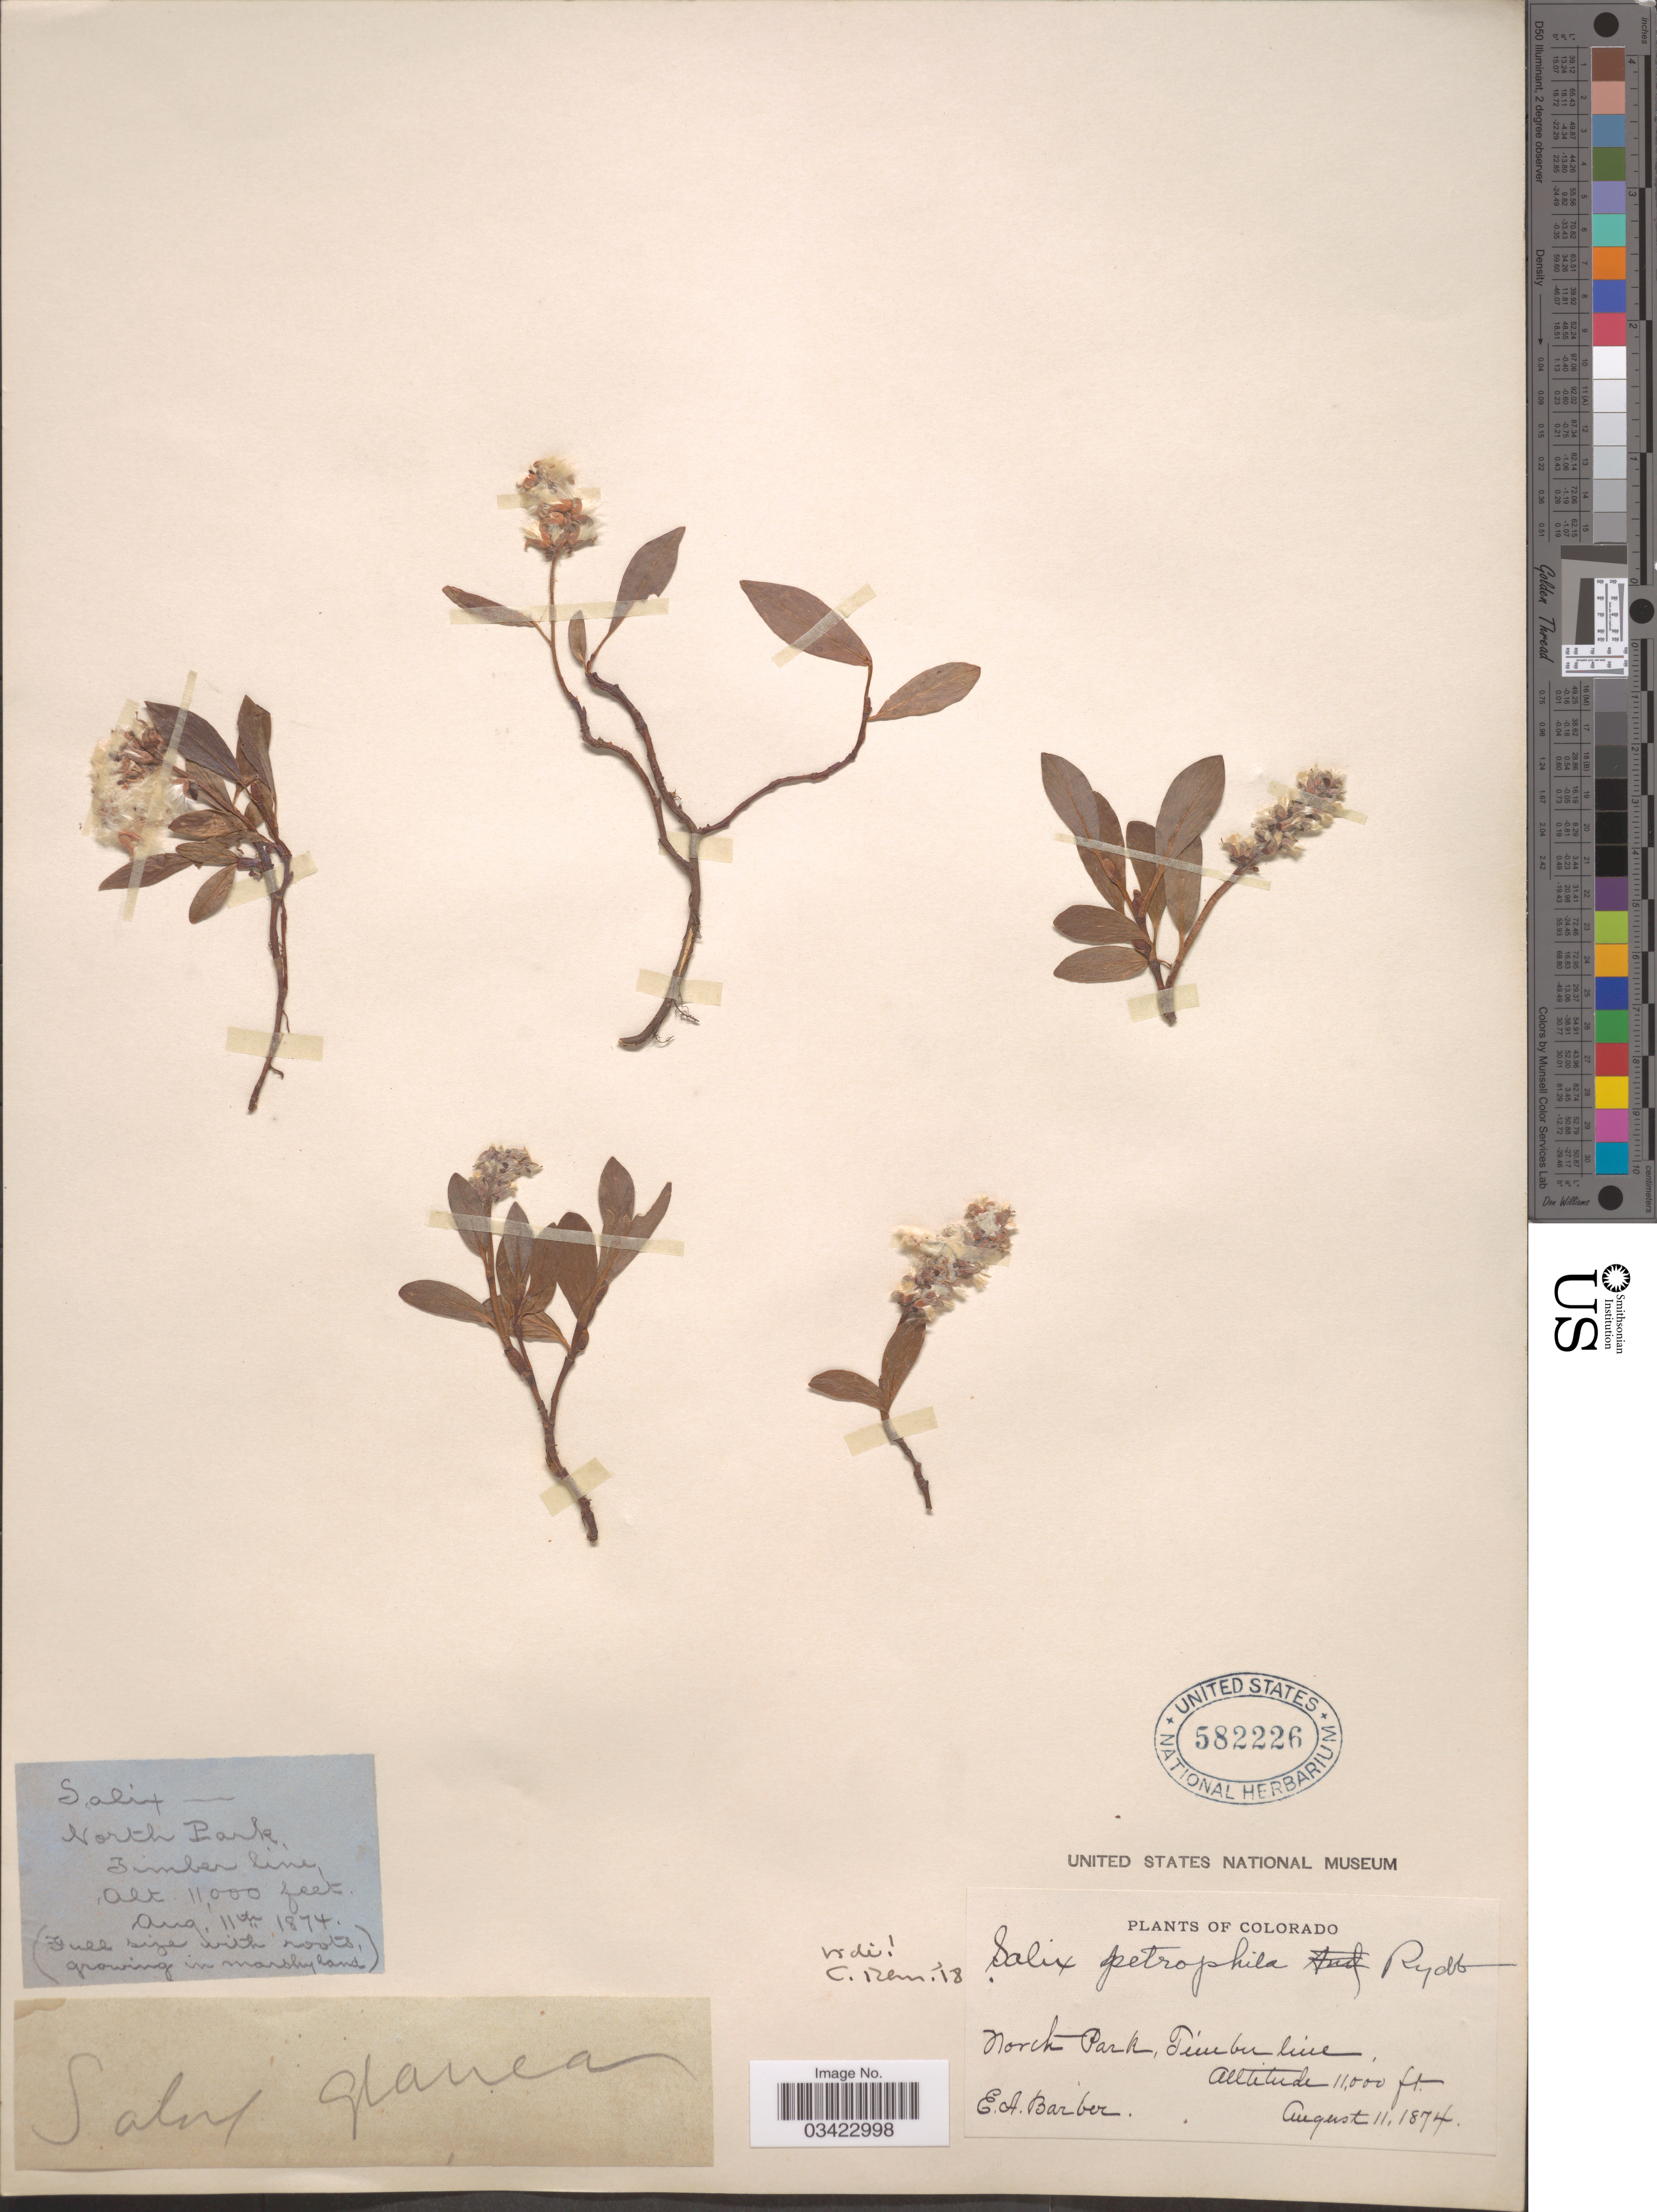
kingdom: Plantae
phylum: Tracheophyta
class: Magnoliopsida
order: Malpighiales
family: Salicaceae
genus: Salix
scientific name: Salix anglorum var. antiplasta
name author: C.K. Schneid.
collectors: E. Barber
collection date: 1874-08-11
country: United States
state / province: Colorado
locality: North Park, Timber line.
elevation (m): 3353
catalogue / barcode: US 582226